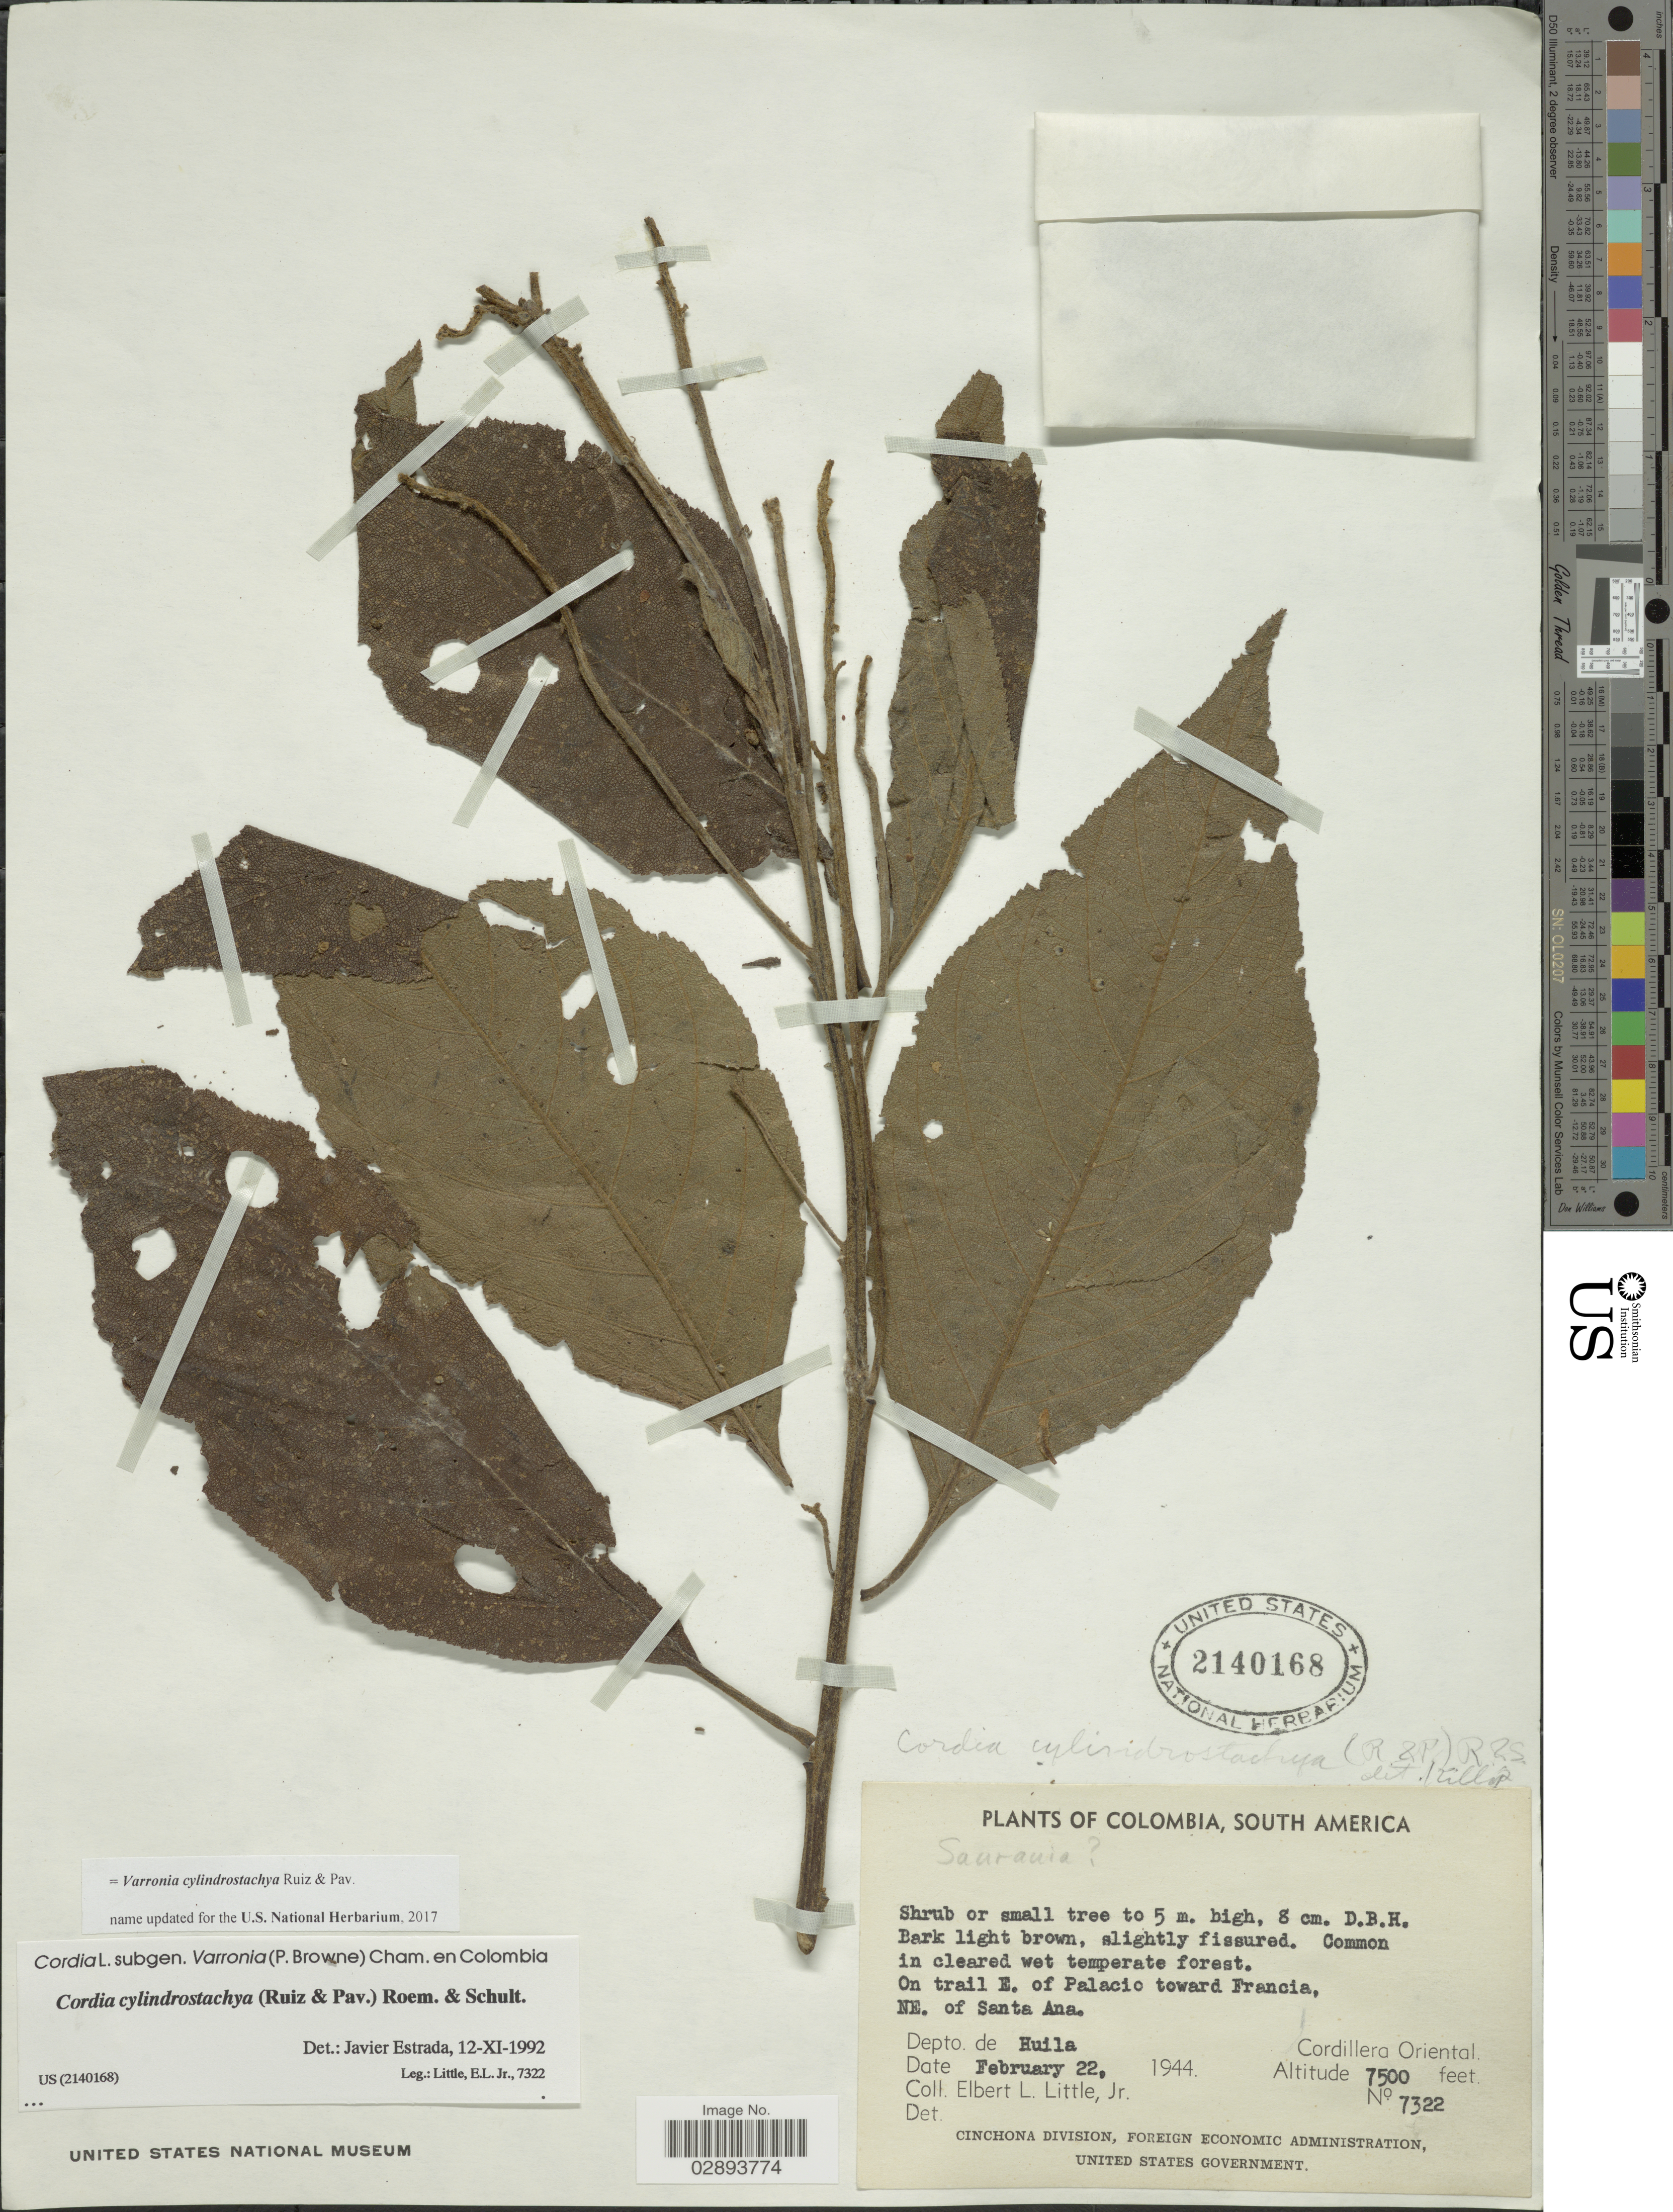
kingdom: Plantae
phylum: Tracheophyta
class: Magnoliopsida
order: Boraginales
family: Cordiaceae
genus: Varronia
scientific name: Varronia cylindrostachya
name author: Ruiz & Pav.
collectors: E. L. Little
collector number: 7322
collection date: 1944-02-22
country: Colombia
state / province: Huila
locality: On trail E. of Palacio toward Francia, NE. of Santa Ana, Depto. de Huila, Cordillera Oriental.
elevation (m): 2286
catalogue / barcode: US 2140168